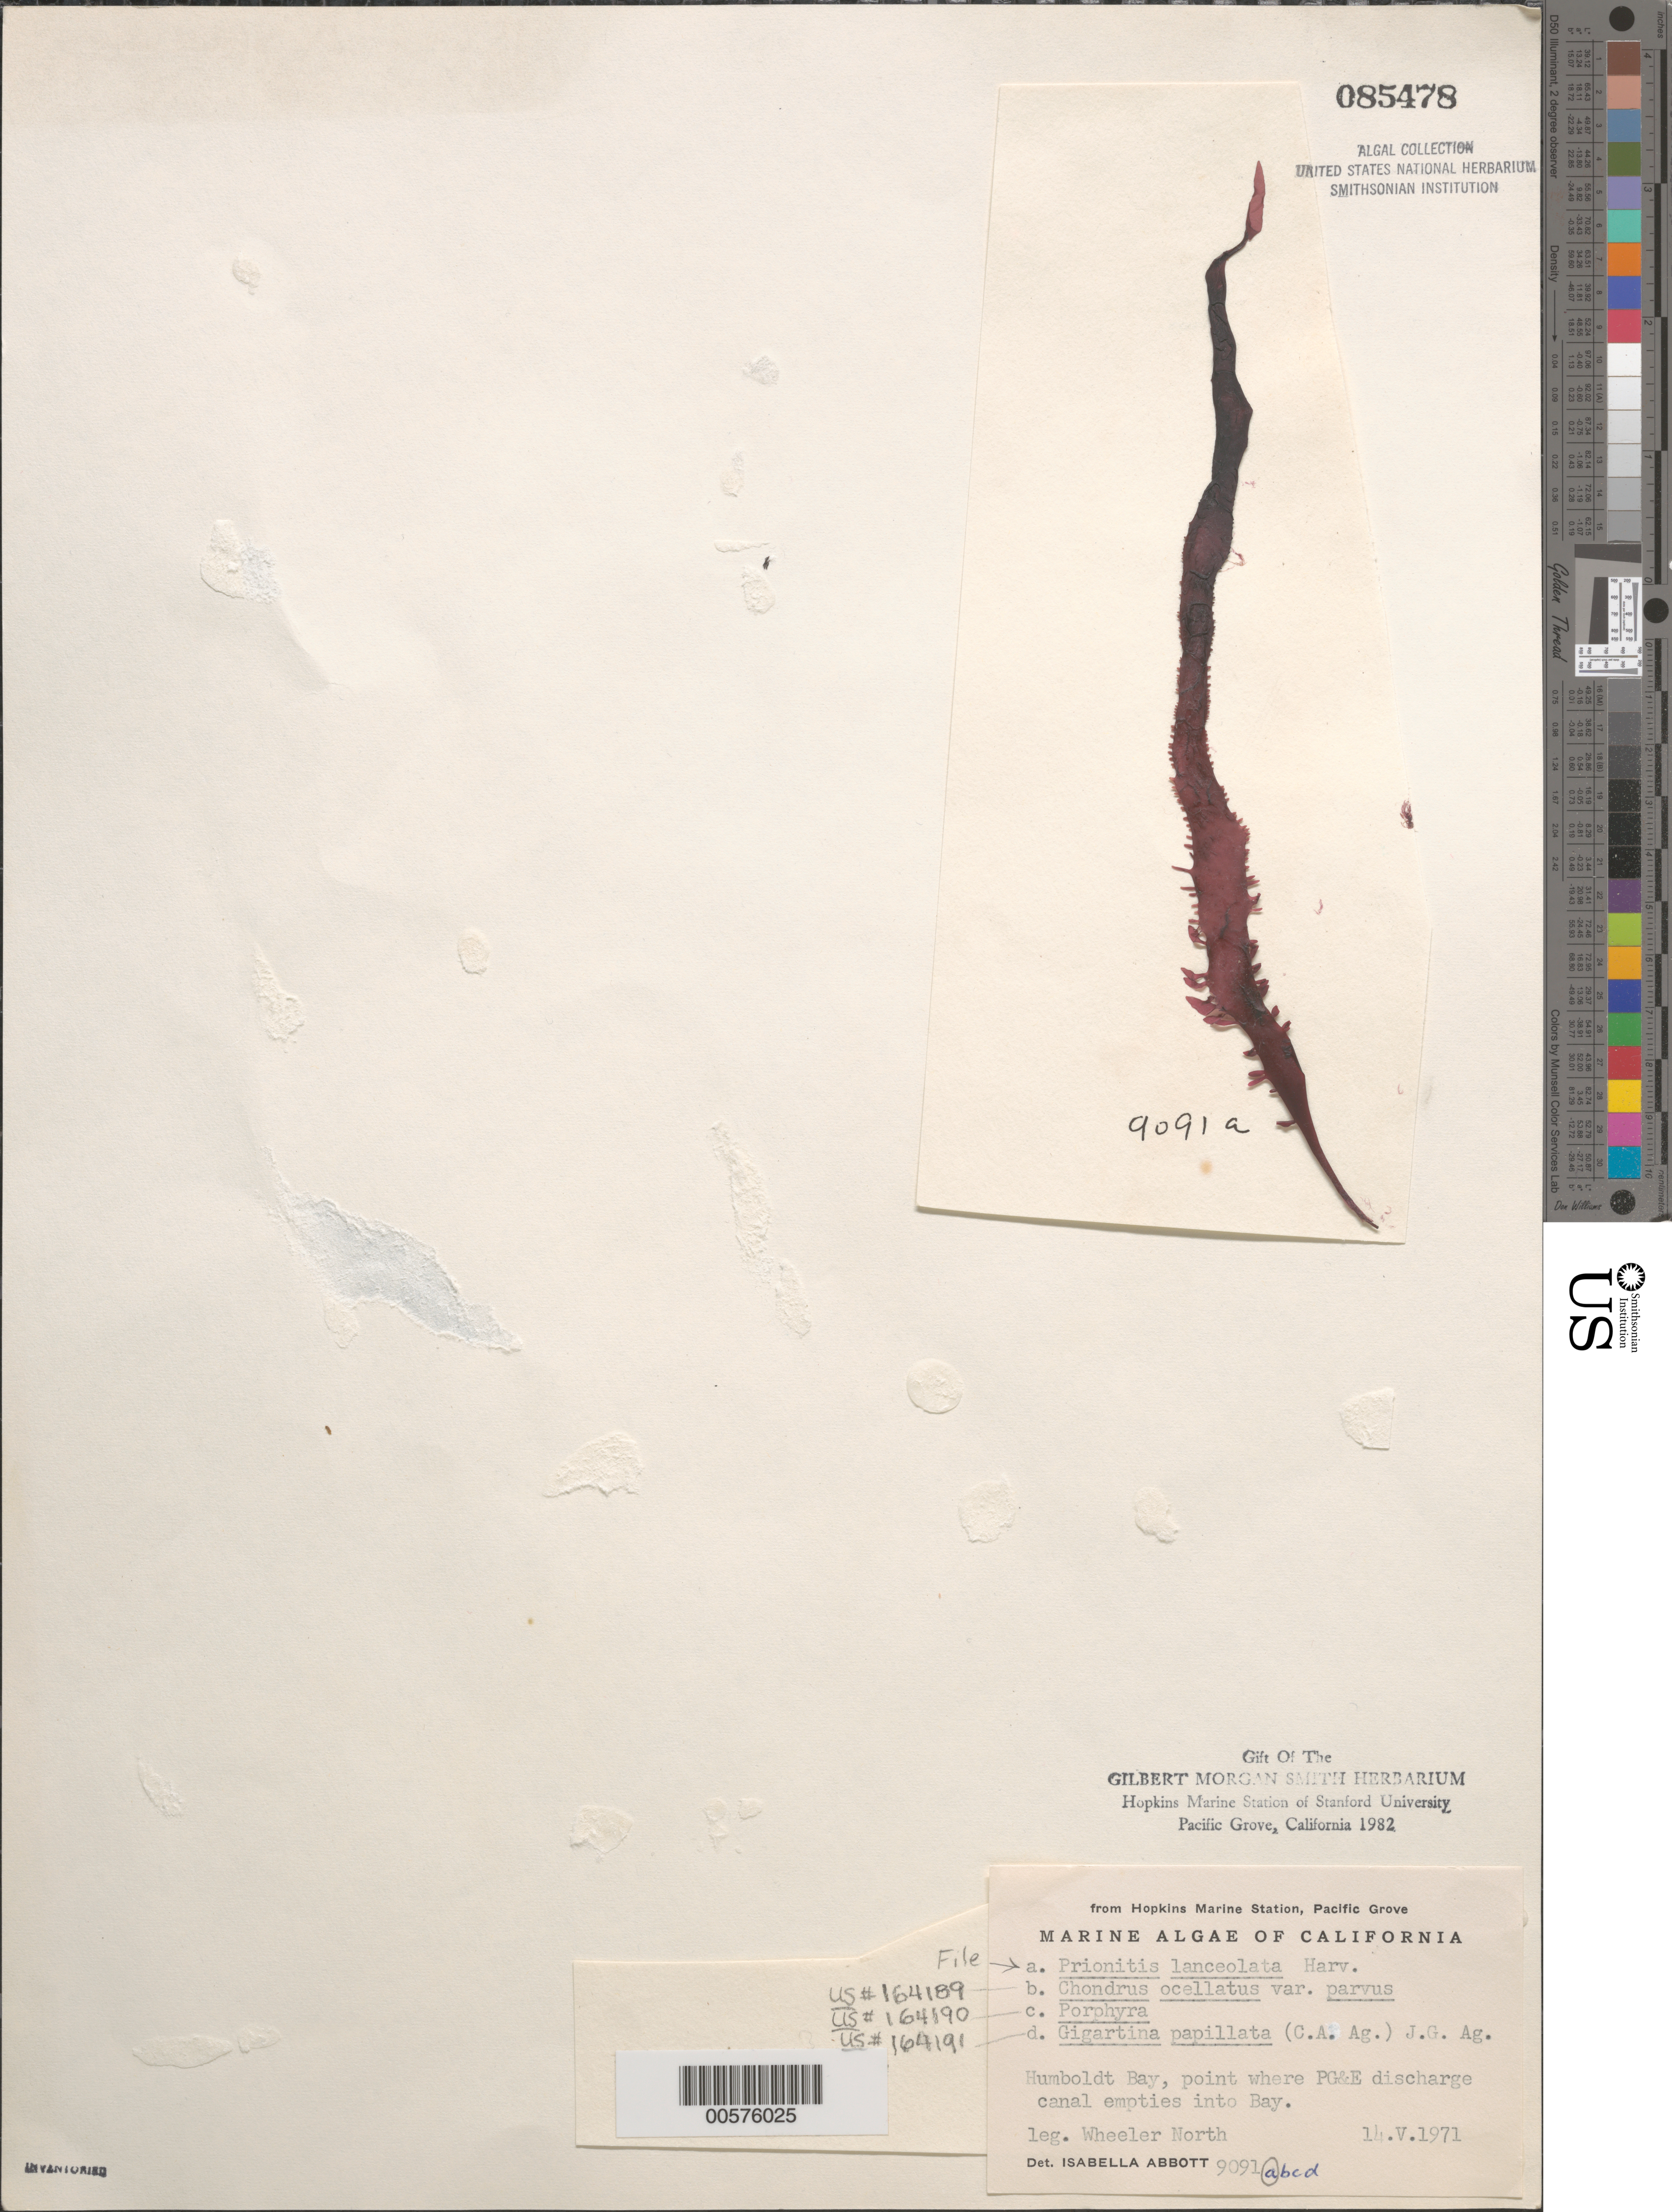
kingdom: Plantae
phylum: Rhodophyta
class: Florideophyceae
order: Cryptonemiales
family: Cryptonemiaceae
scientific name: Prionitis lanceolata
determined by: Abbott, Isabella A.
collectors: W. North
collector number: IAA 9091a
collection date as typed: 14 May 1971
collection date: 1971-05-14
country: United States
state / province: California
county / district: Humboldt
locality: Humboldt Bay at PG & E discharge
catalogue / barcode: US 85478